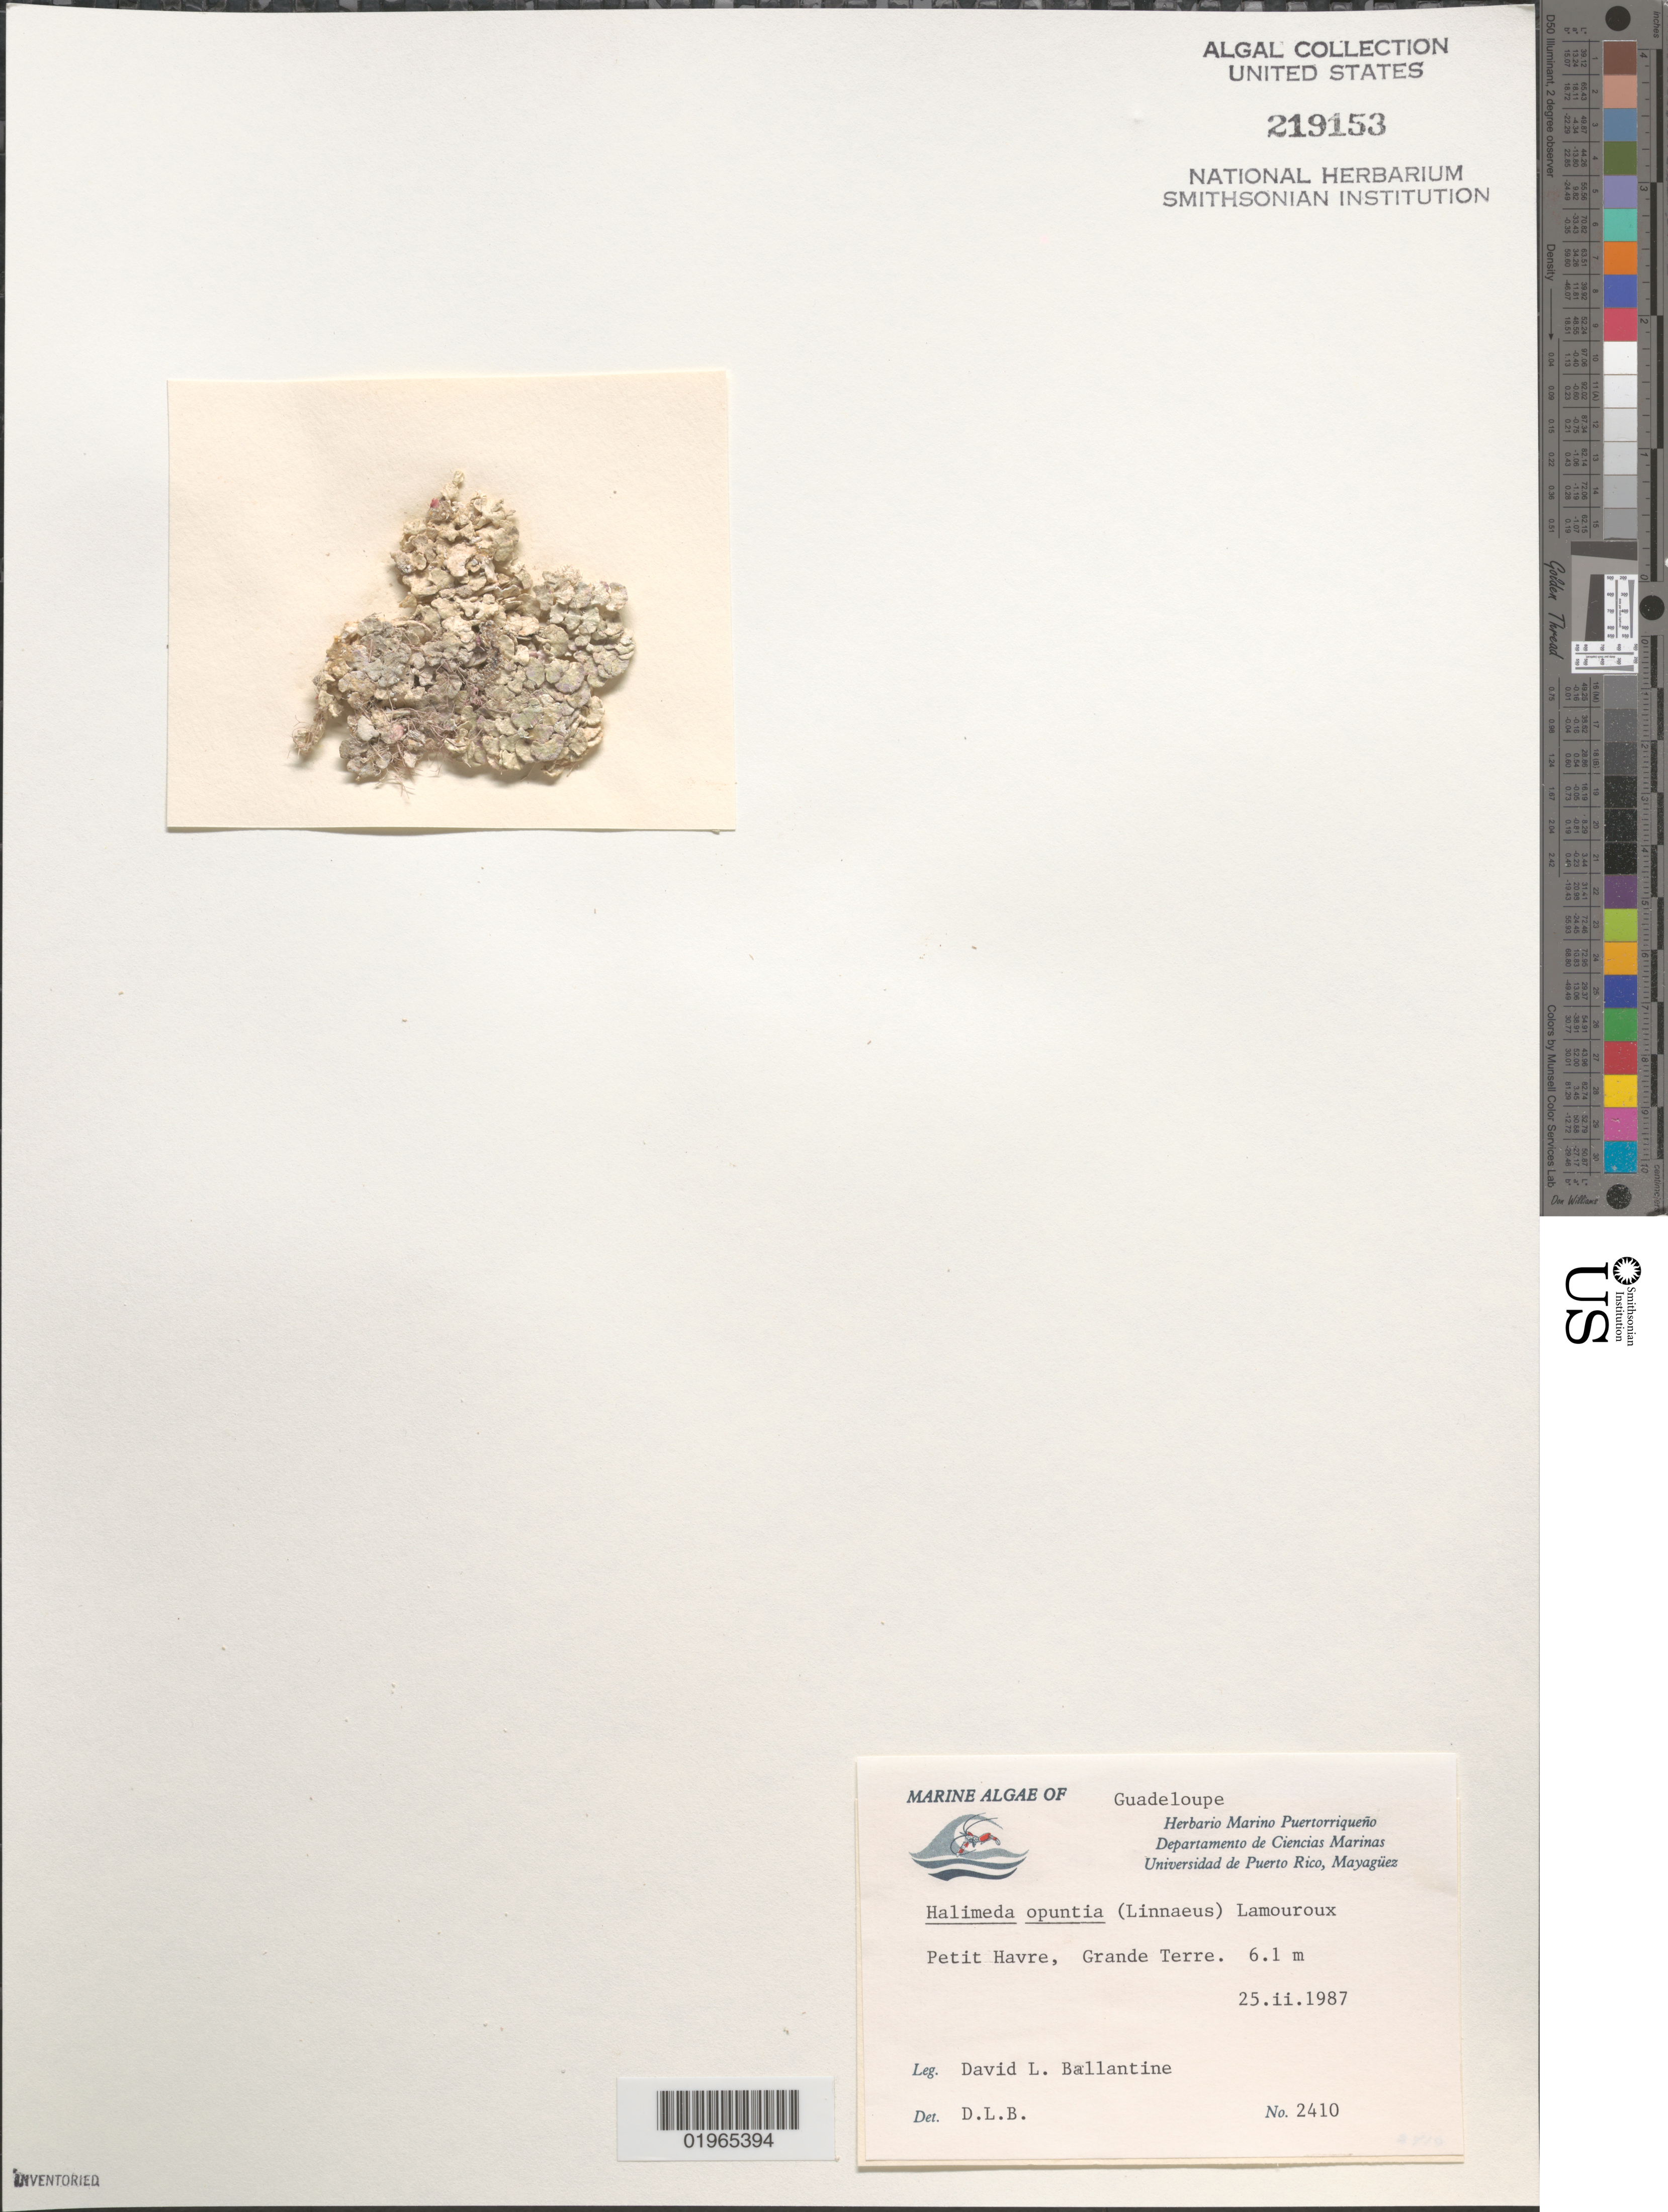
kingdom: Plantae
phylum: Chlorophyta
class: Ulvophyceae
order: Bryopsidales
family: Halimedaceae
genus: Halimeda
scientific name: Halimeda opuntia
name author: (L.) J.V.Lamouroux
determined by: Ballantine, D. L.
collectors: D.L. Ballantine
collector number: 2410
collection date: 1987-02-25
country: Guadeloupe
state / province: Grande Terre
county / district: Petit Havre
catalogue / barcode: US 219153